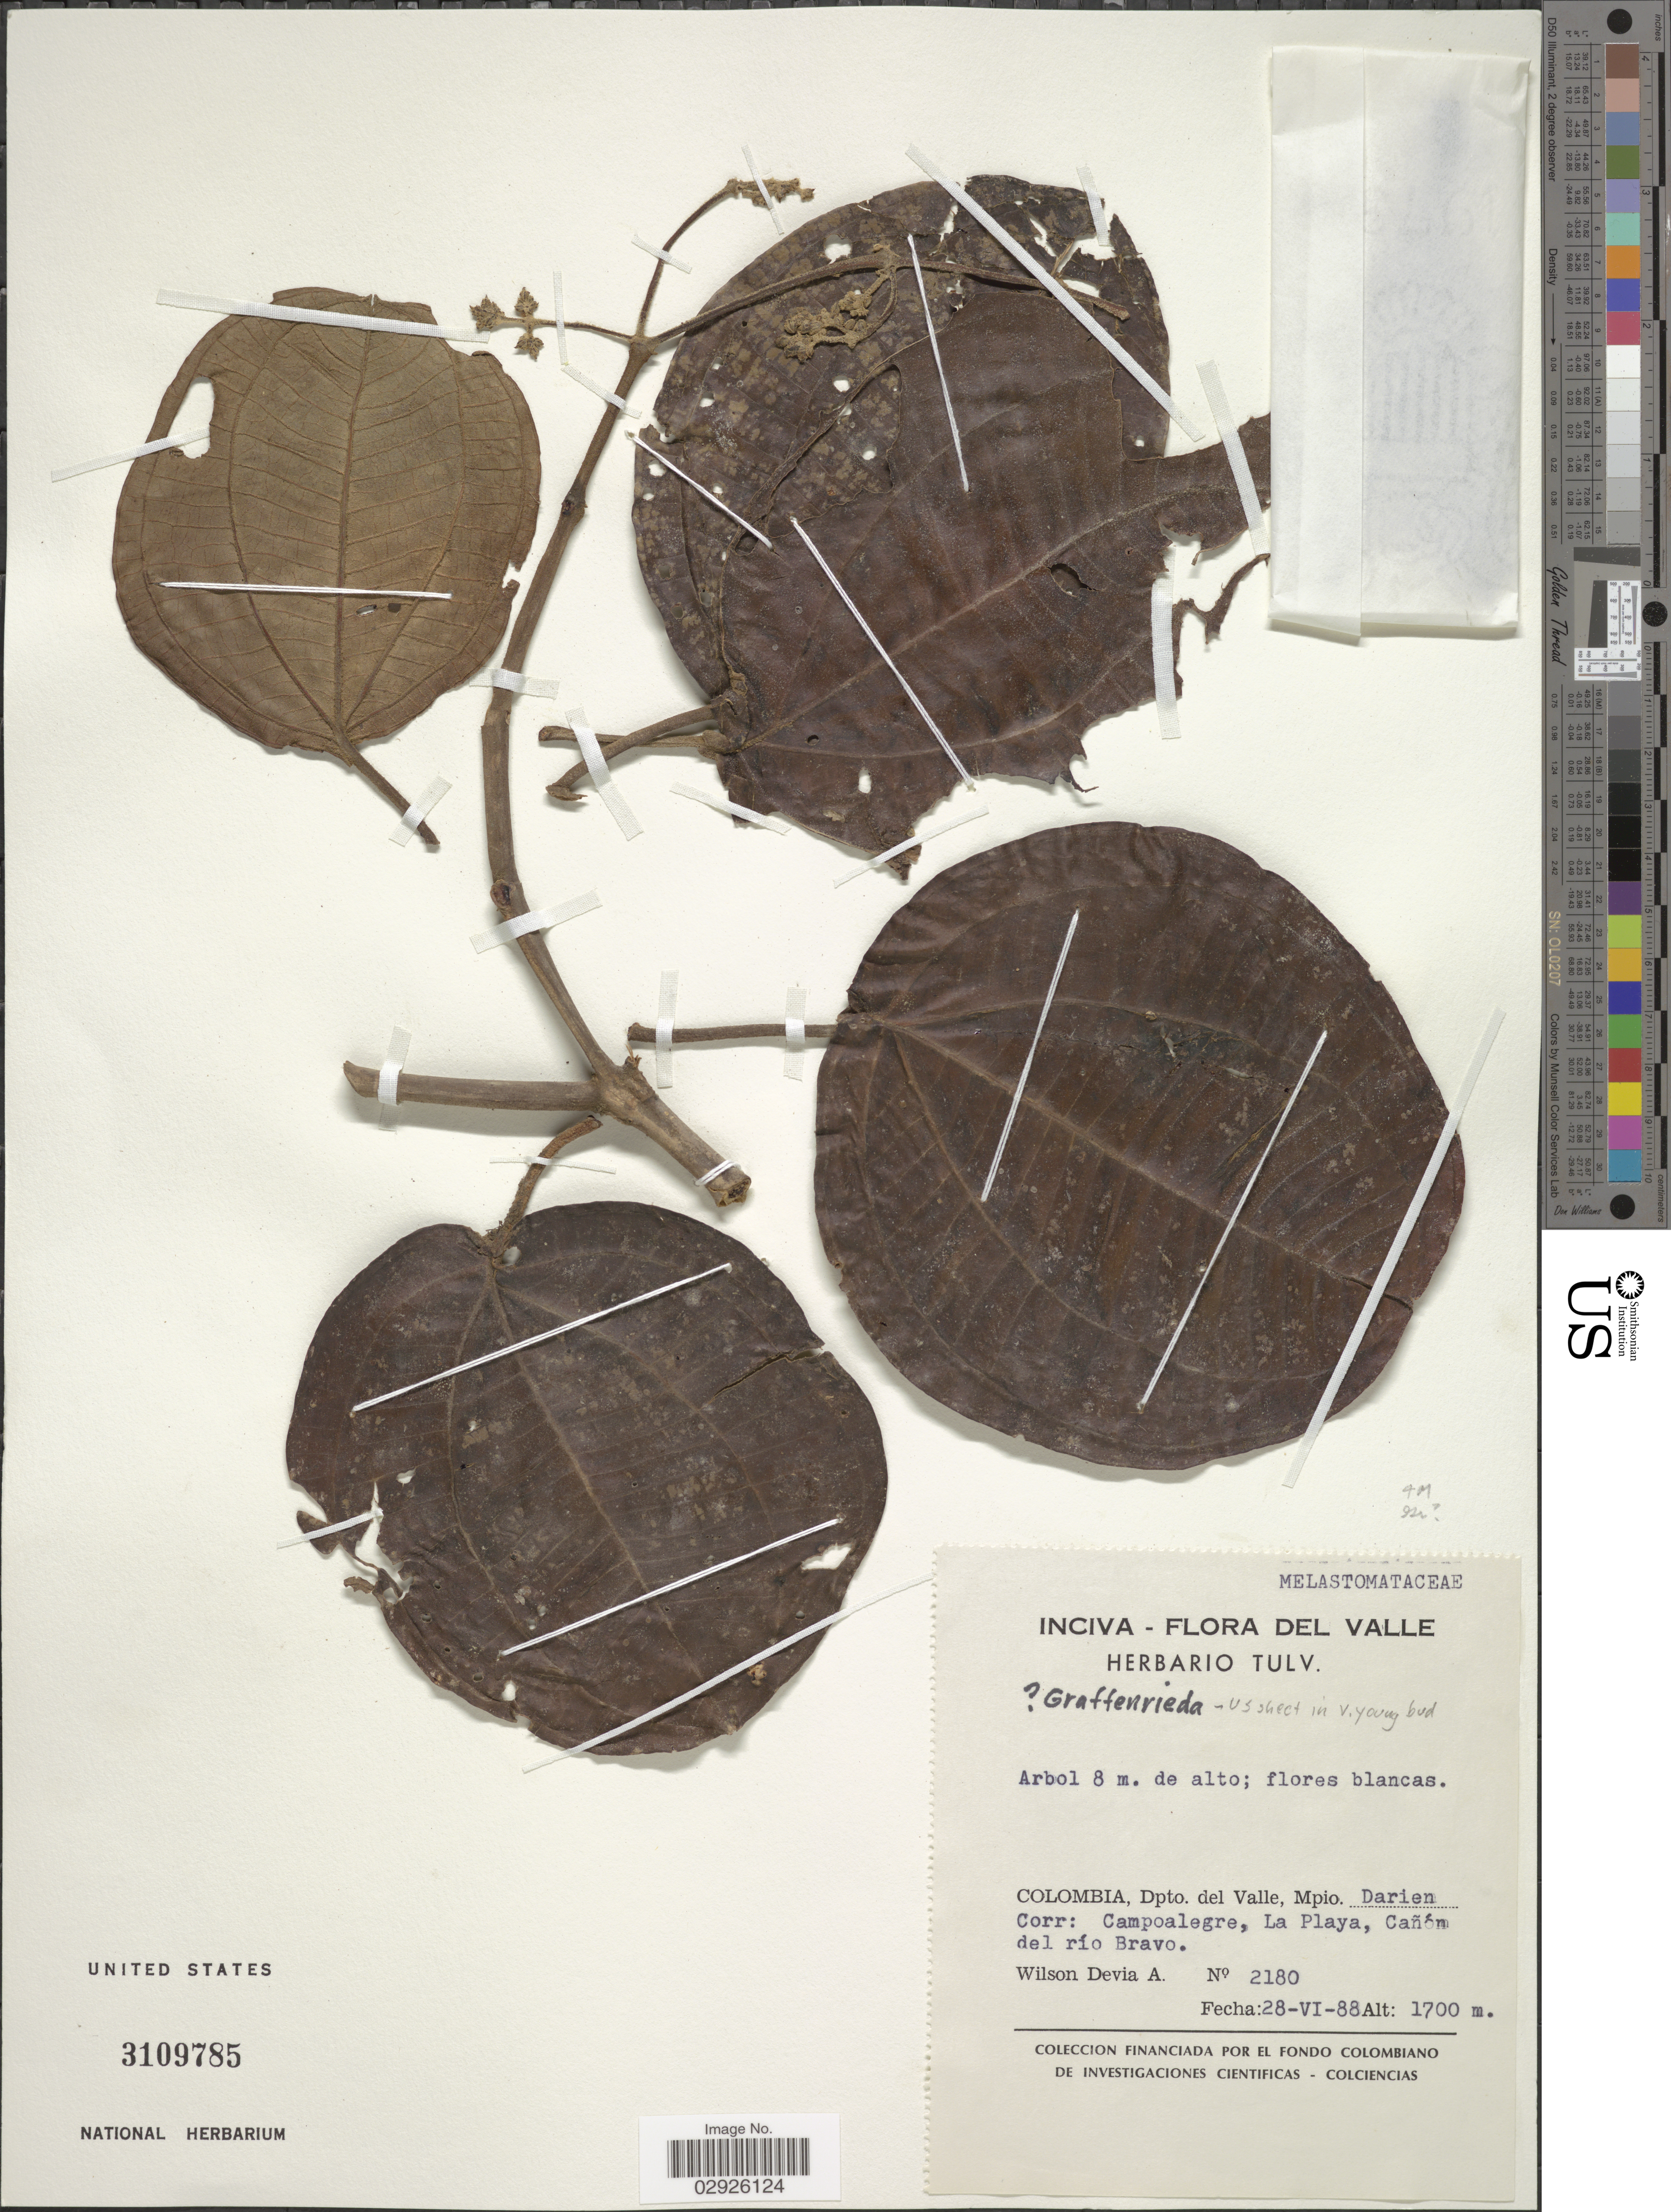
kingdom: Plantae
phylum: Tracheophyta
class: Magnoliopsida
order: Myrtales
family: Melastomataceae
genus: Graffenrieda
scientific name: Graffenrieda scandens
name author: (Gleason) Wurdack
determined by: Murillo, J. S.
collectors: W. Devia A.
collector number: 2180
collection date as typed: Transcribed d/m/y: 28/6/88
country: Colombia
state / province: Valle del Cauca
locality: Dpto. del Valle, Mpio. Darien. Corr: Campoalegrem La Playa, Cañón del río Bravo.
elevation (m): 1700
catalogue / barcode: US 3109785